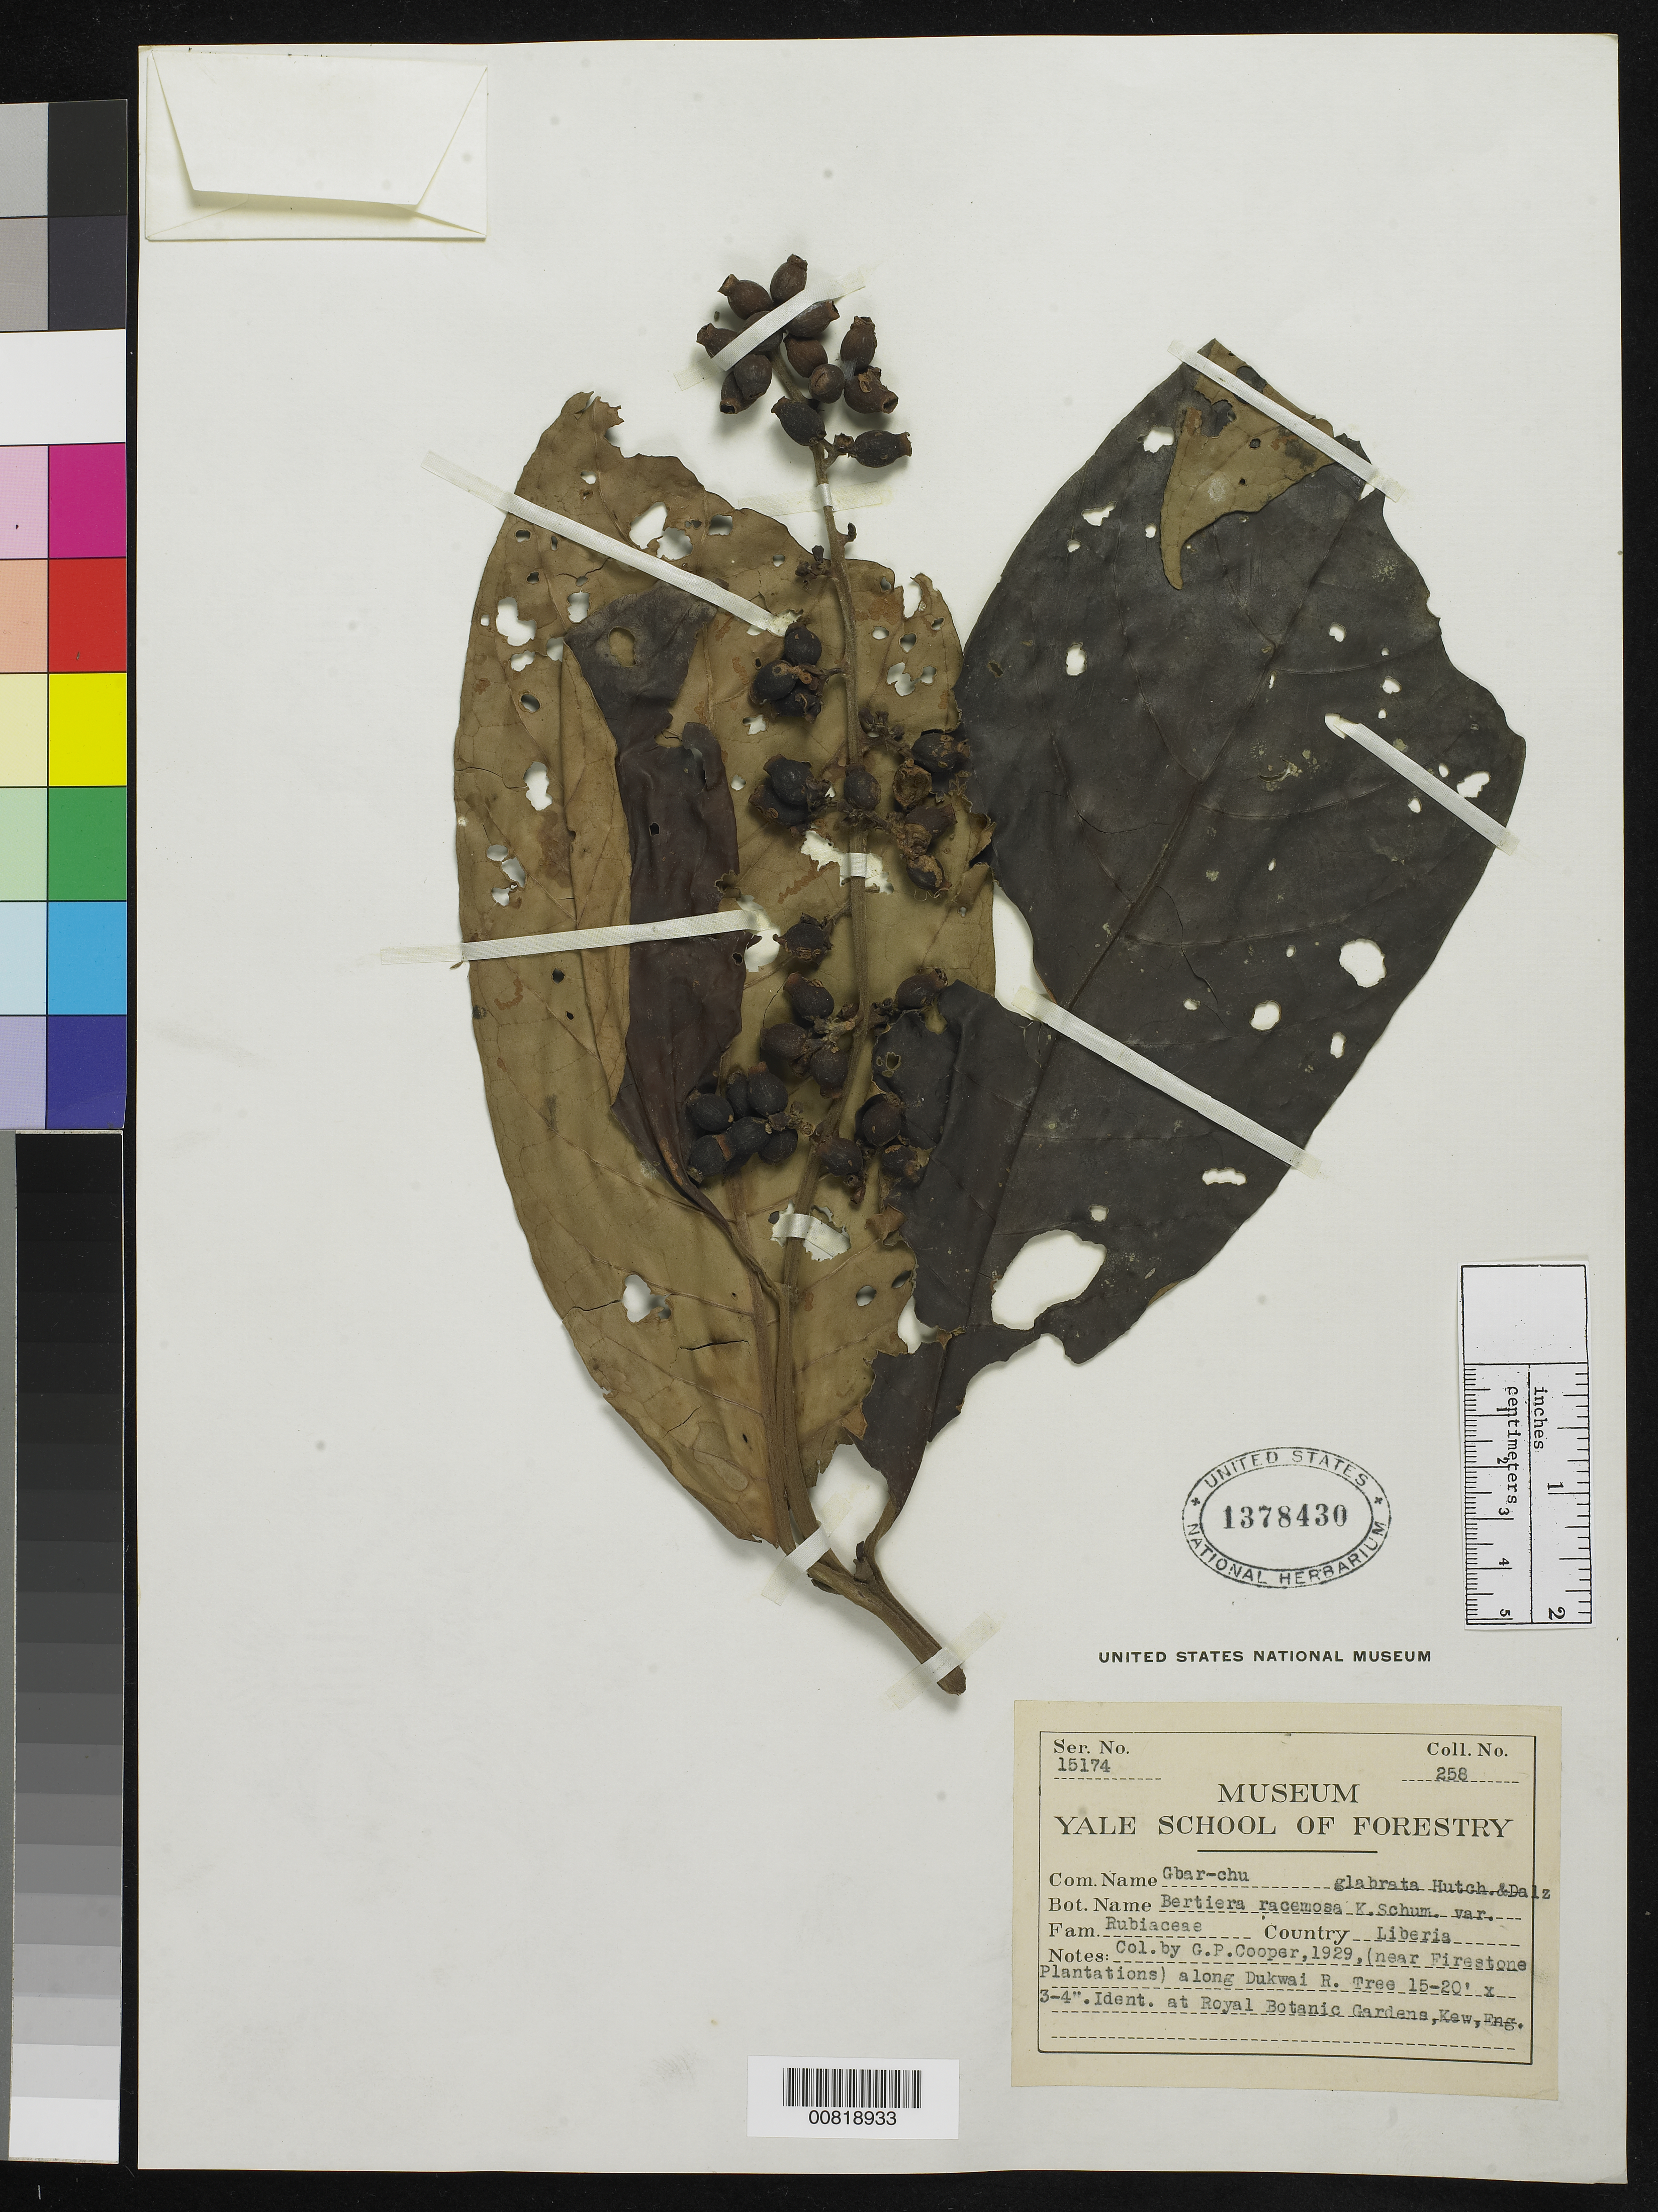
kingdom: Plantae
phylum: Tracheophyta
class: Magnoliopsida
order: Gentianales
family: Rubiaceae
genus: Bertiera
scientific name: Bertiera racemosa var. glabrata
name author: (K. Schum.) Hutch. & Dalziel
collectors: G. Cooper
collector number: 258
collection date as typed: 1929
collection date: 1929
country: Liberia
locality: (near Firestone Plantations) along Dukwai River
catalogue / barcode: US 1378430